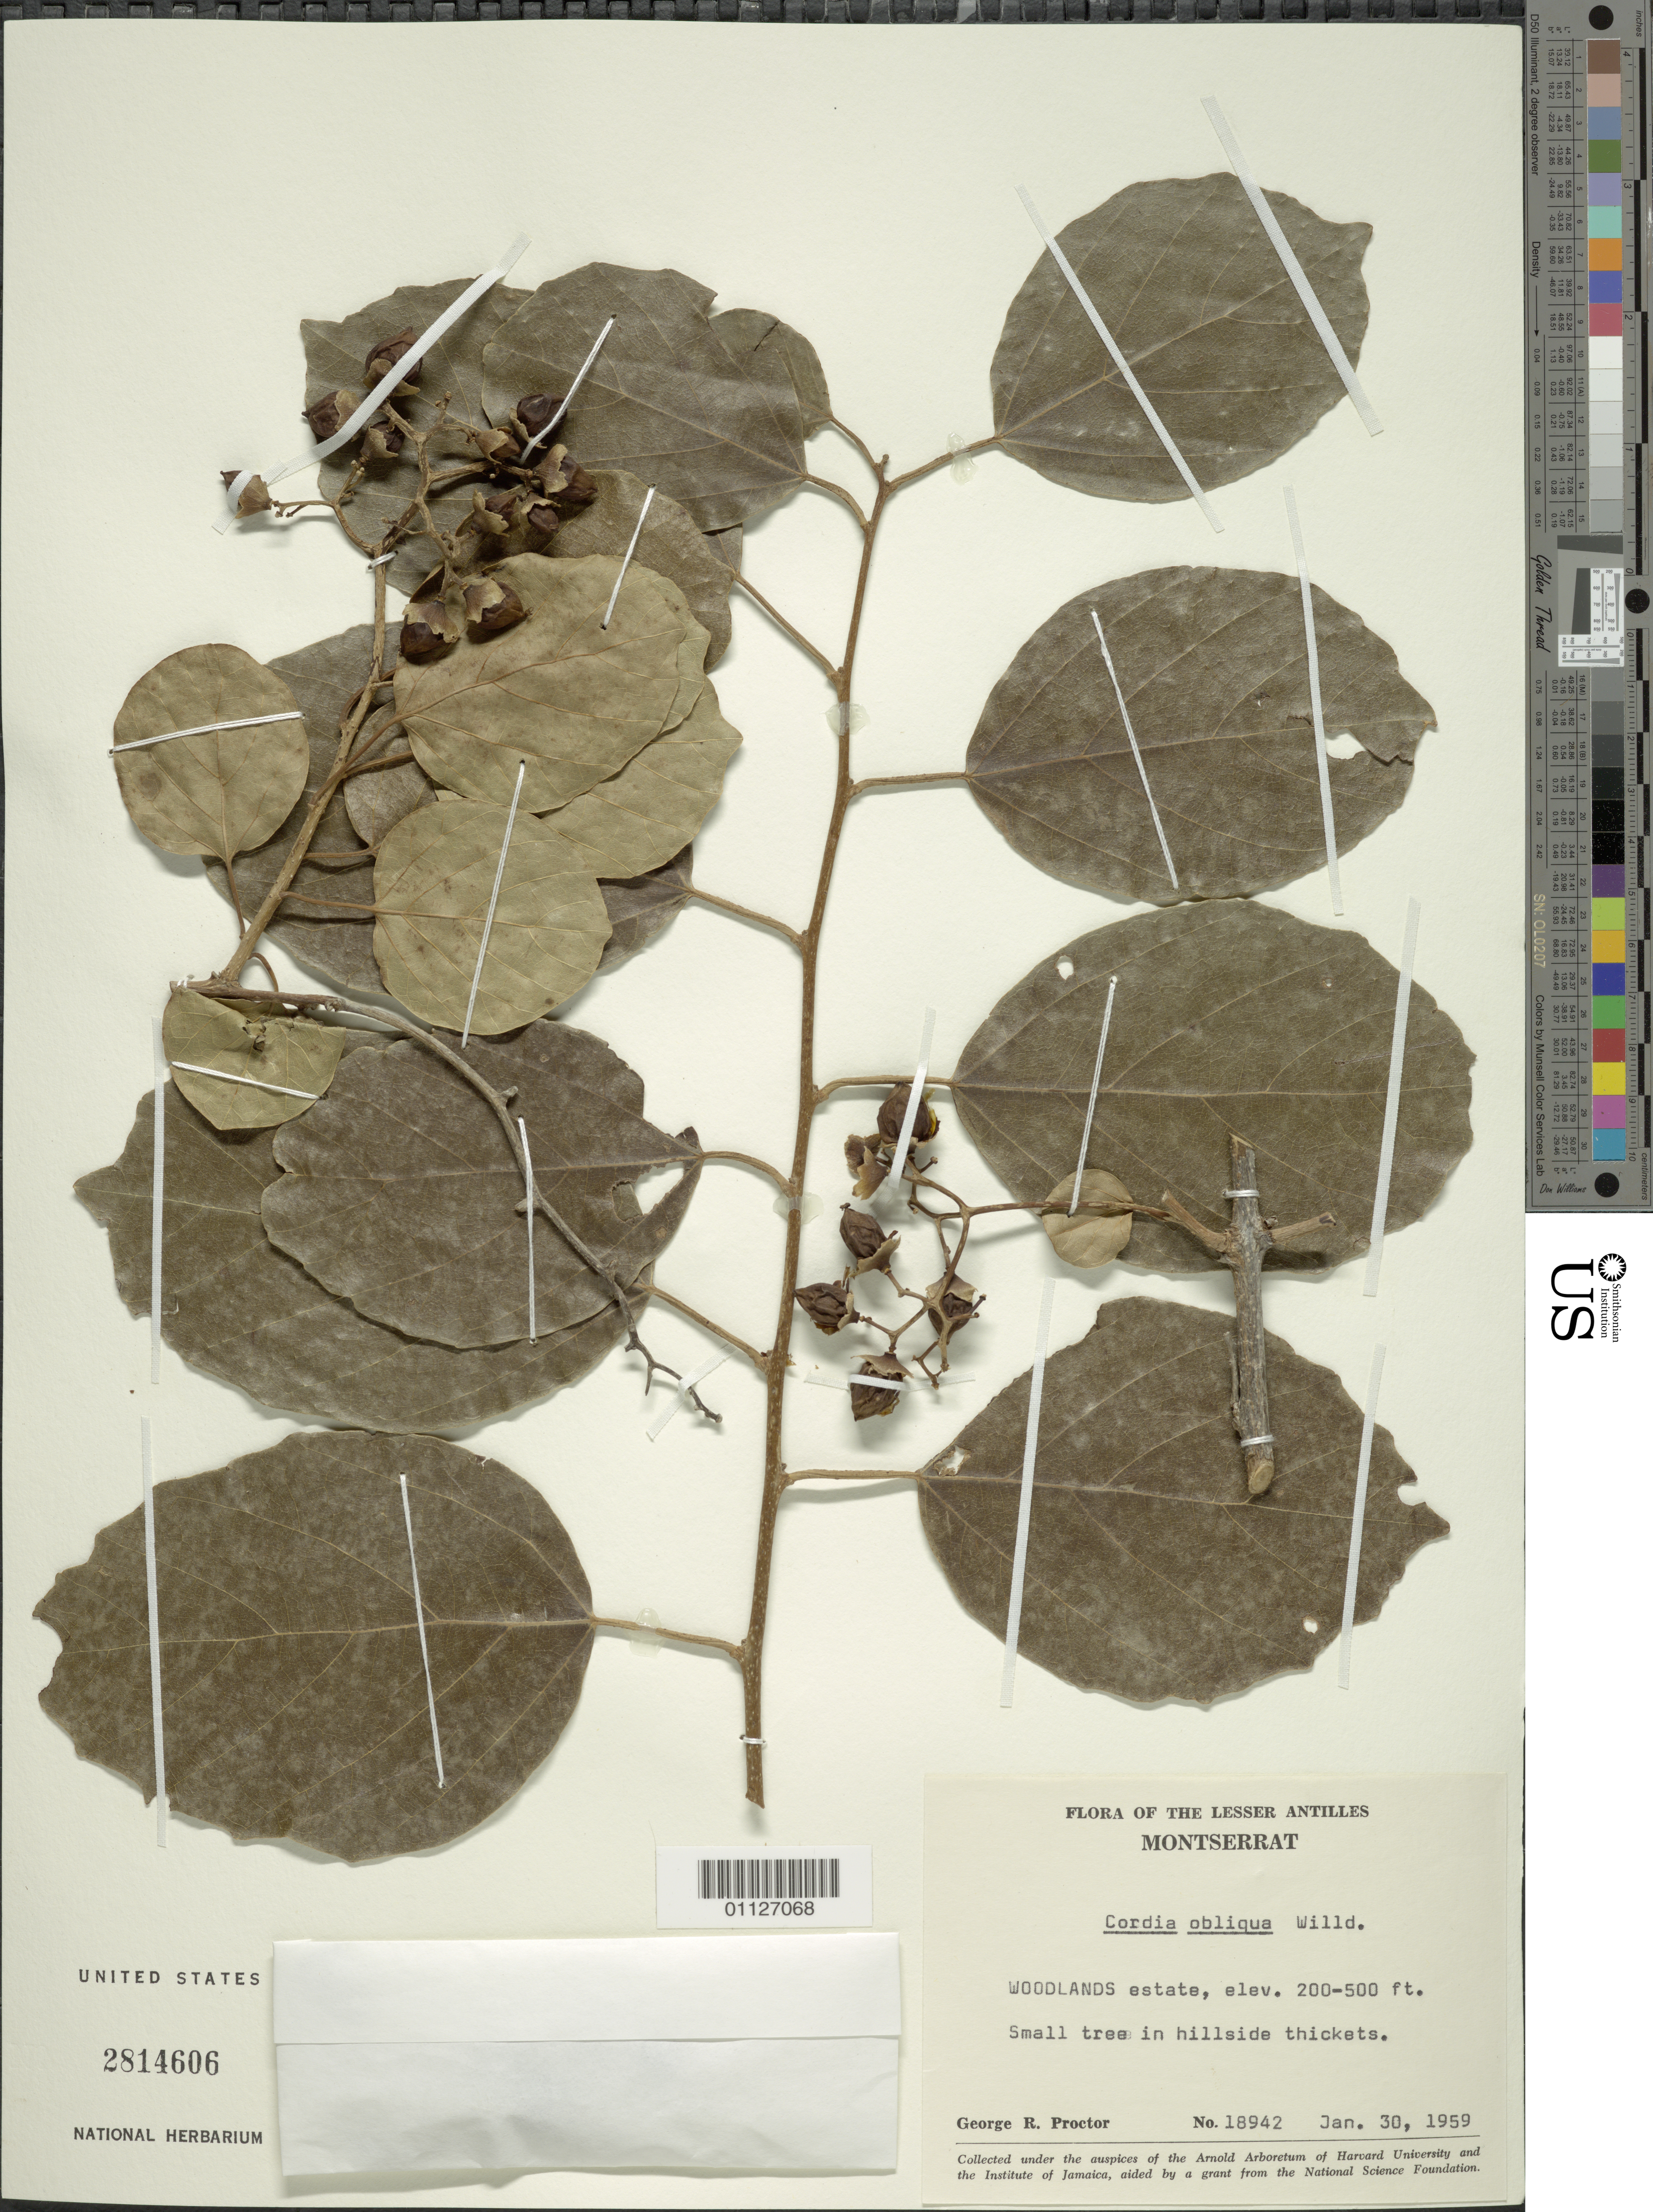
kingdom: Plantae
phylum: Tracheophyta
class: Magnoliopsida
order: Boraginales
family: Cordiaceae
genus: Cordia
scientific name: Cordia obliqua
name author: Willd.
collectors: G. R. Proctor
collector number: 18942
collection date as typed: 30 Jan 1959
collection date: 1959-01-30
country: Montserrat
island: Montserrat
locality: Woodlands estate, hillside thickets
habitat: Hillside thickets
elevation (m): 61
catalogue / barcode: US 2814606